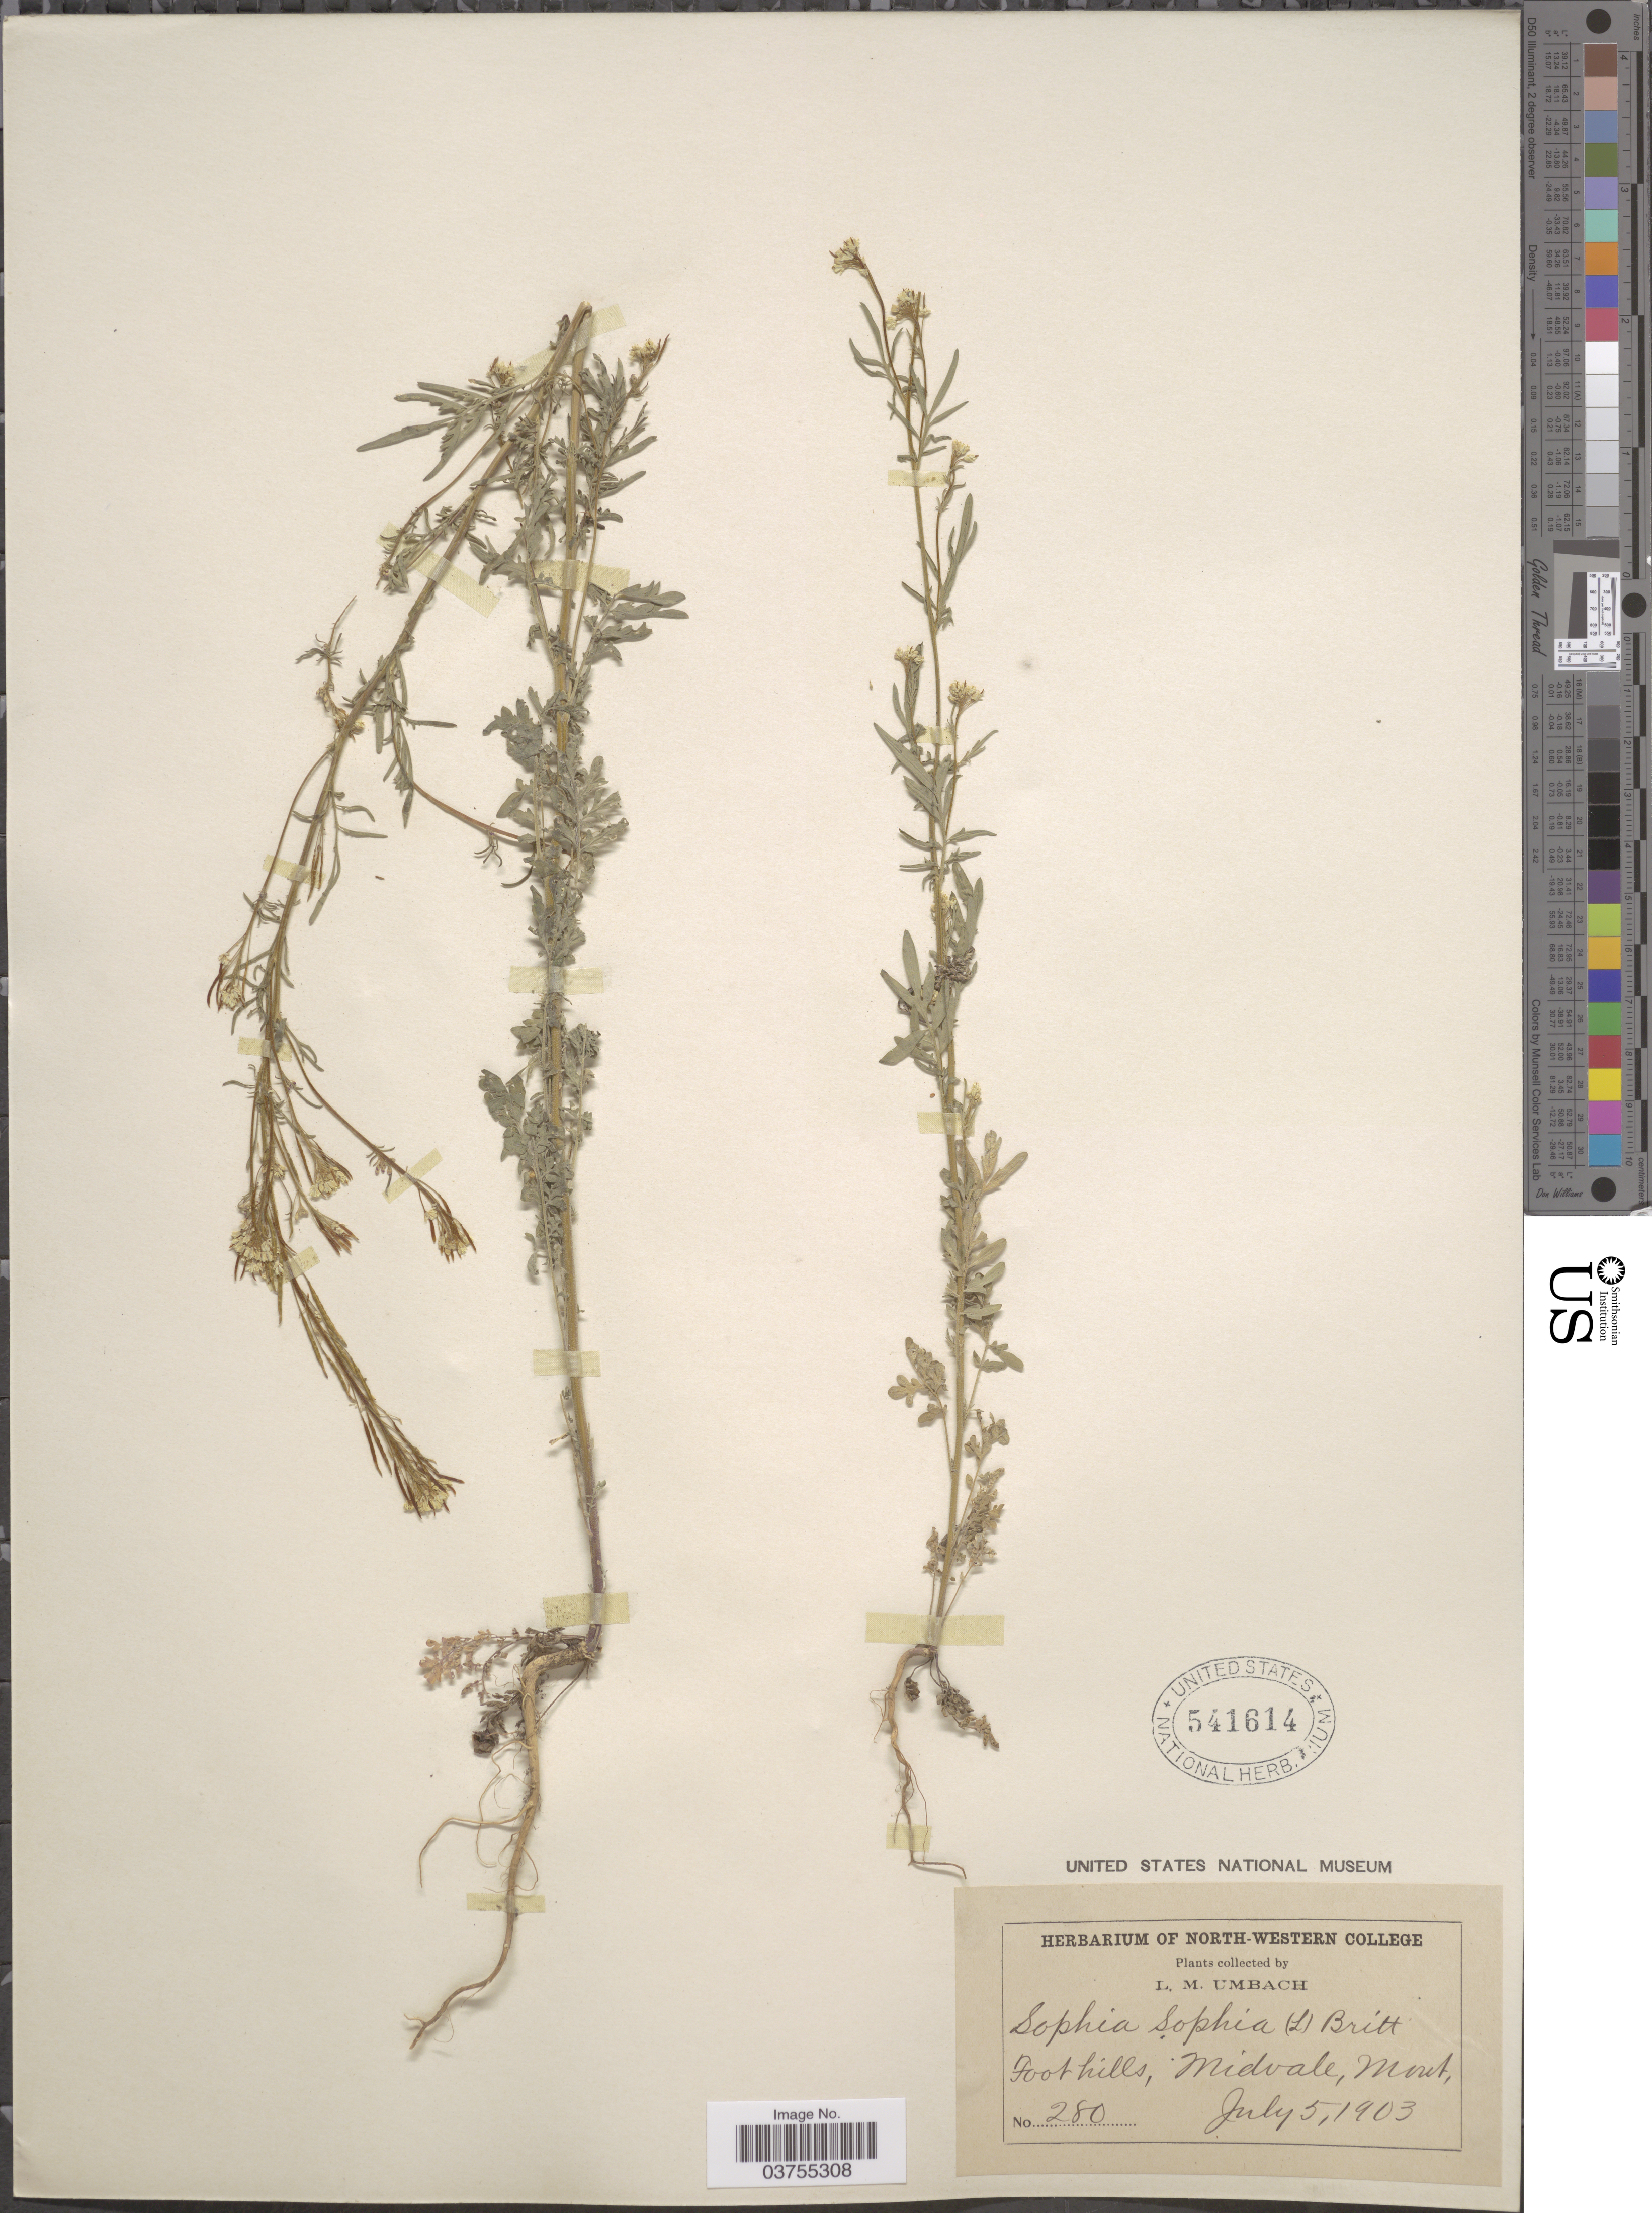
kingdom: Plantae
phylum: Tracheophyta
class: Magnoliopsida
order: Brassicales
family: Brassicaceae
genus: Descurainia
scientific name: Descurainia sophia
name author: (L.) Webb ex Prantl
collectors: L. M. Umbach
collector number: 280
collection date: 1903-07-05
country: United States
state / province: Montana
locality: Foothills, Midvale.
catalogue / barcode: US 541614